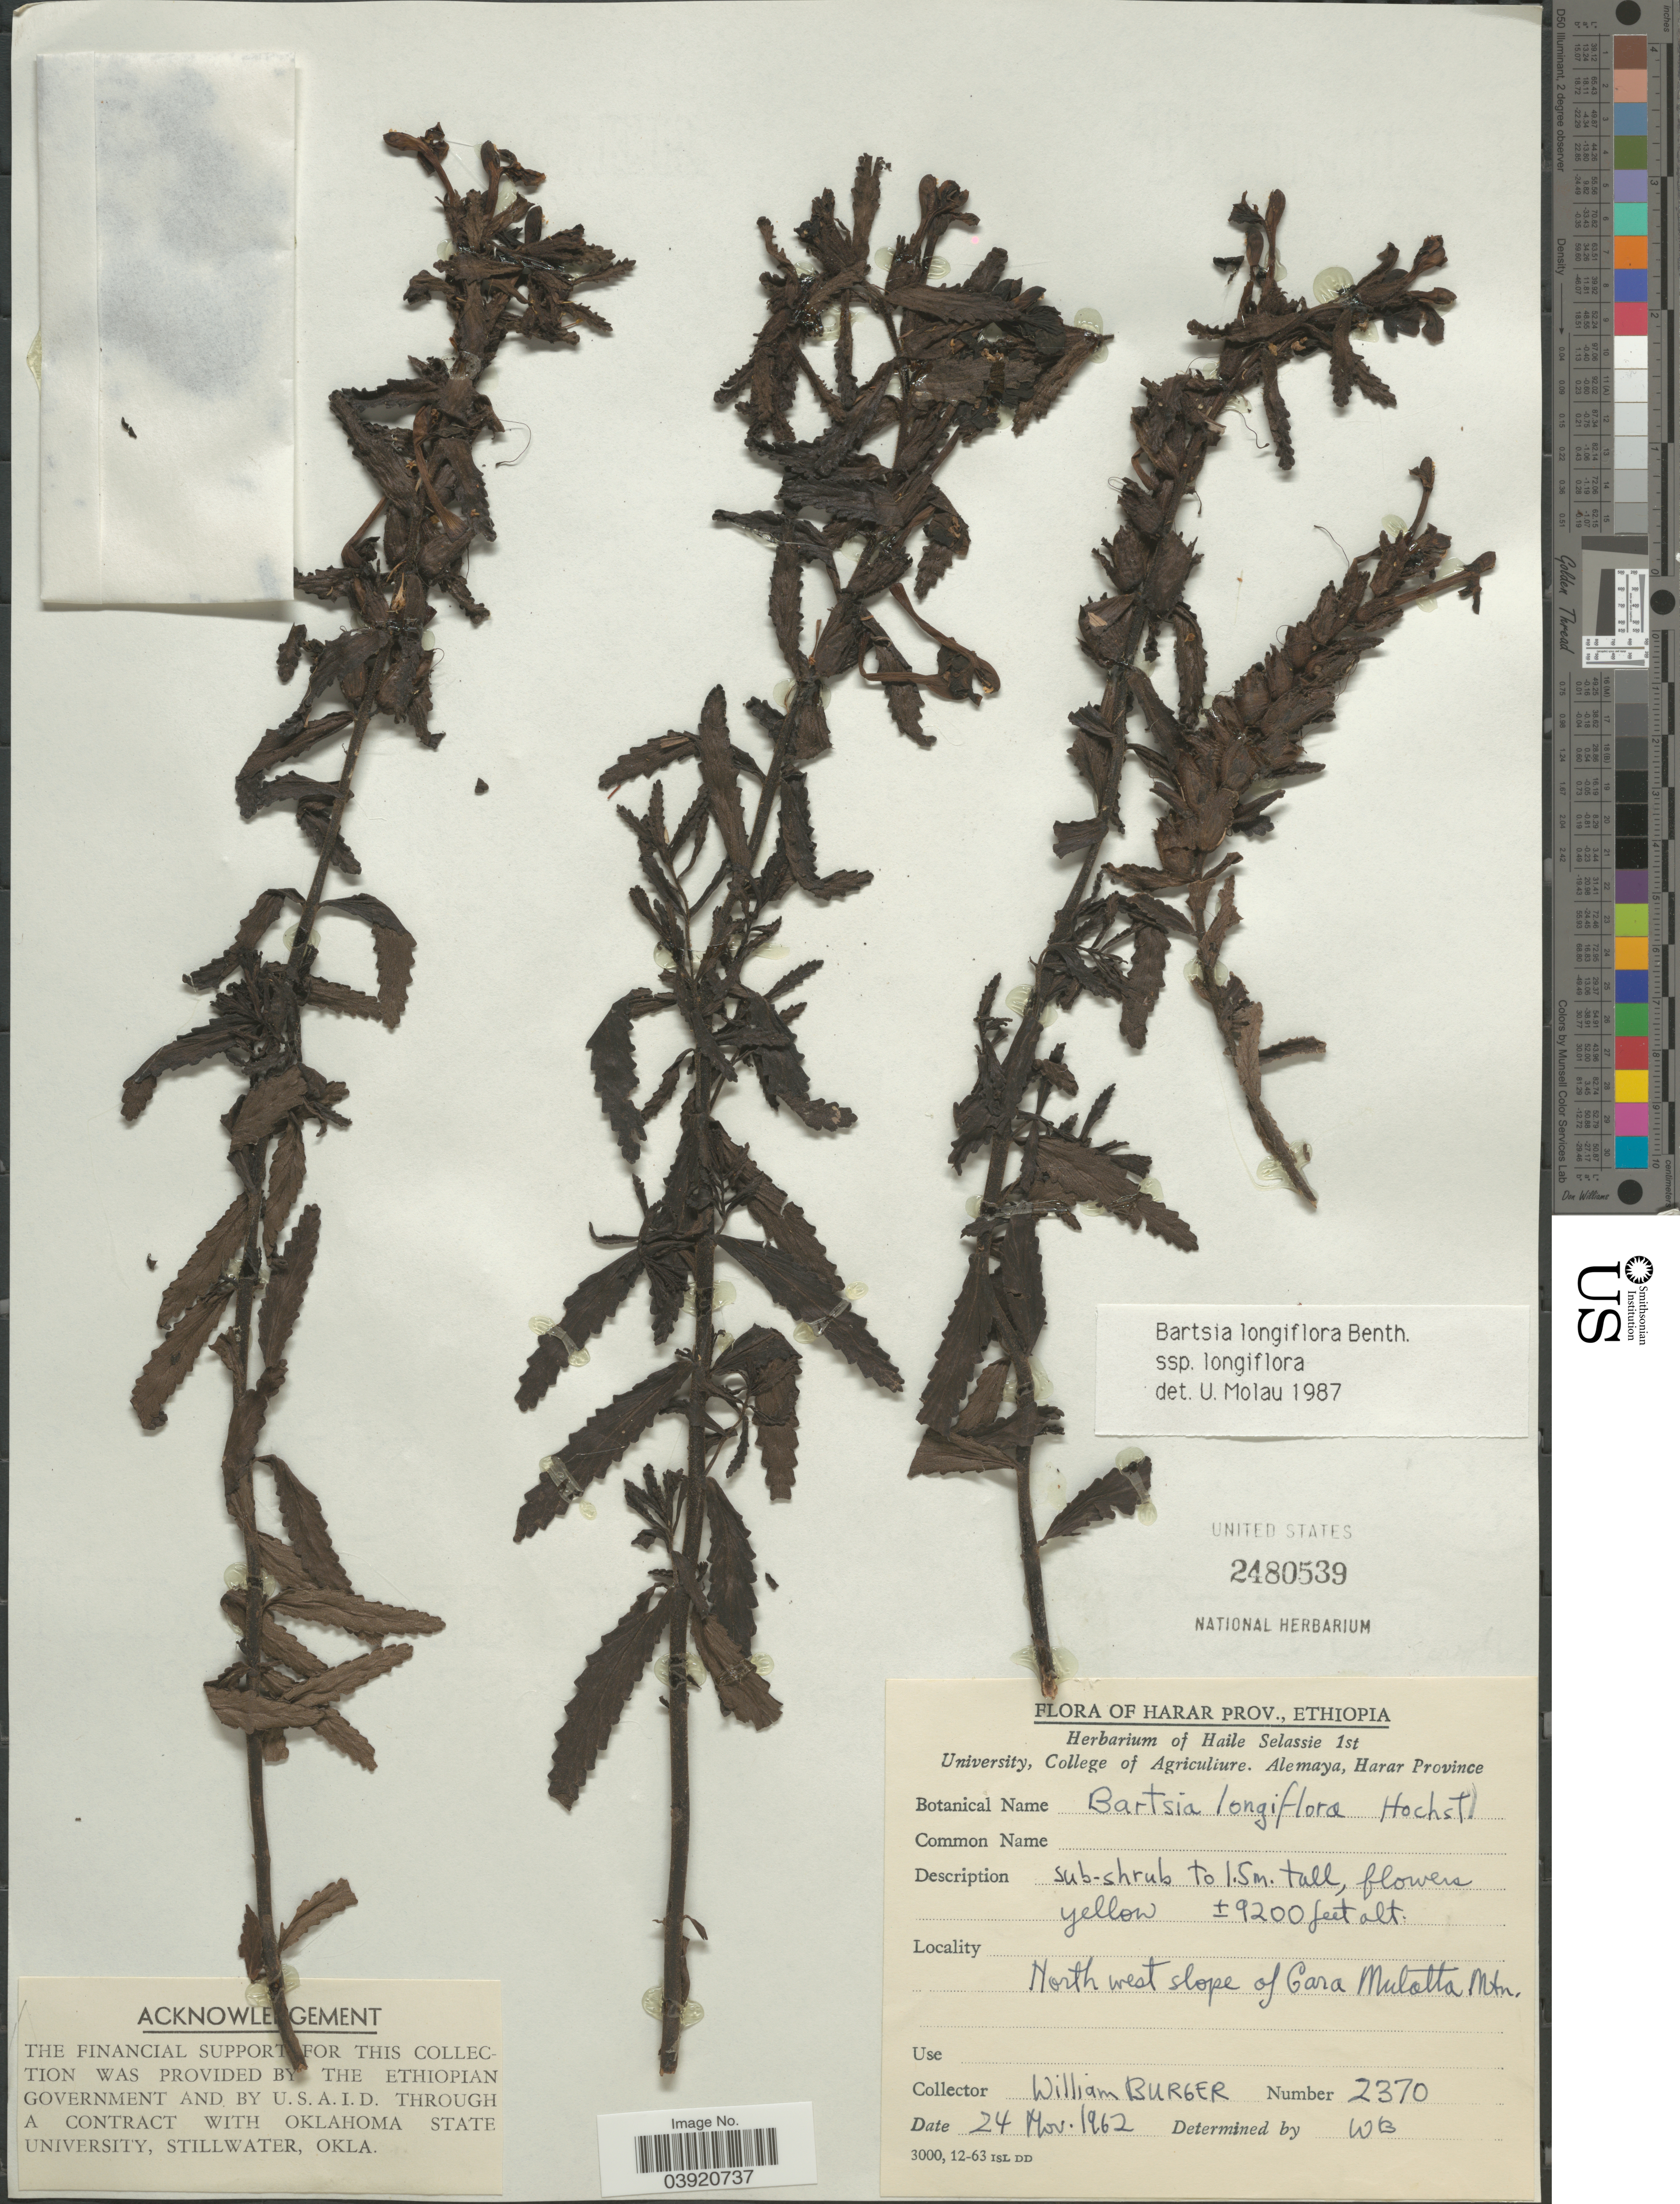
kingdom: Plantae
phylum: Tracheophyta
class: Magnoliopsida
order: Lamiales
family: Orobanchaceae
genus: Bartsia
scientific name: Bartsia longiflora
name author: Hochst. ex Benth.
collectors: W. Burger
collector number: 2370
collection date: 1962-11-24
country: Ethiopia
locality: Harar Prov. North west slope of Gara Mulatta Mtn.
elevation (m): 2804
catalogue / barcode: US 2480539